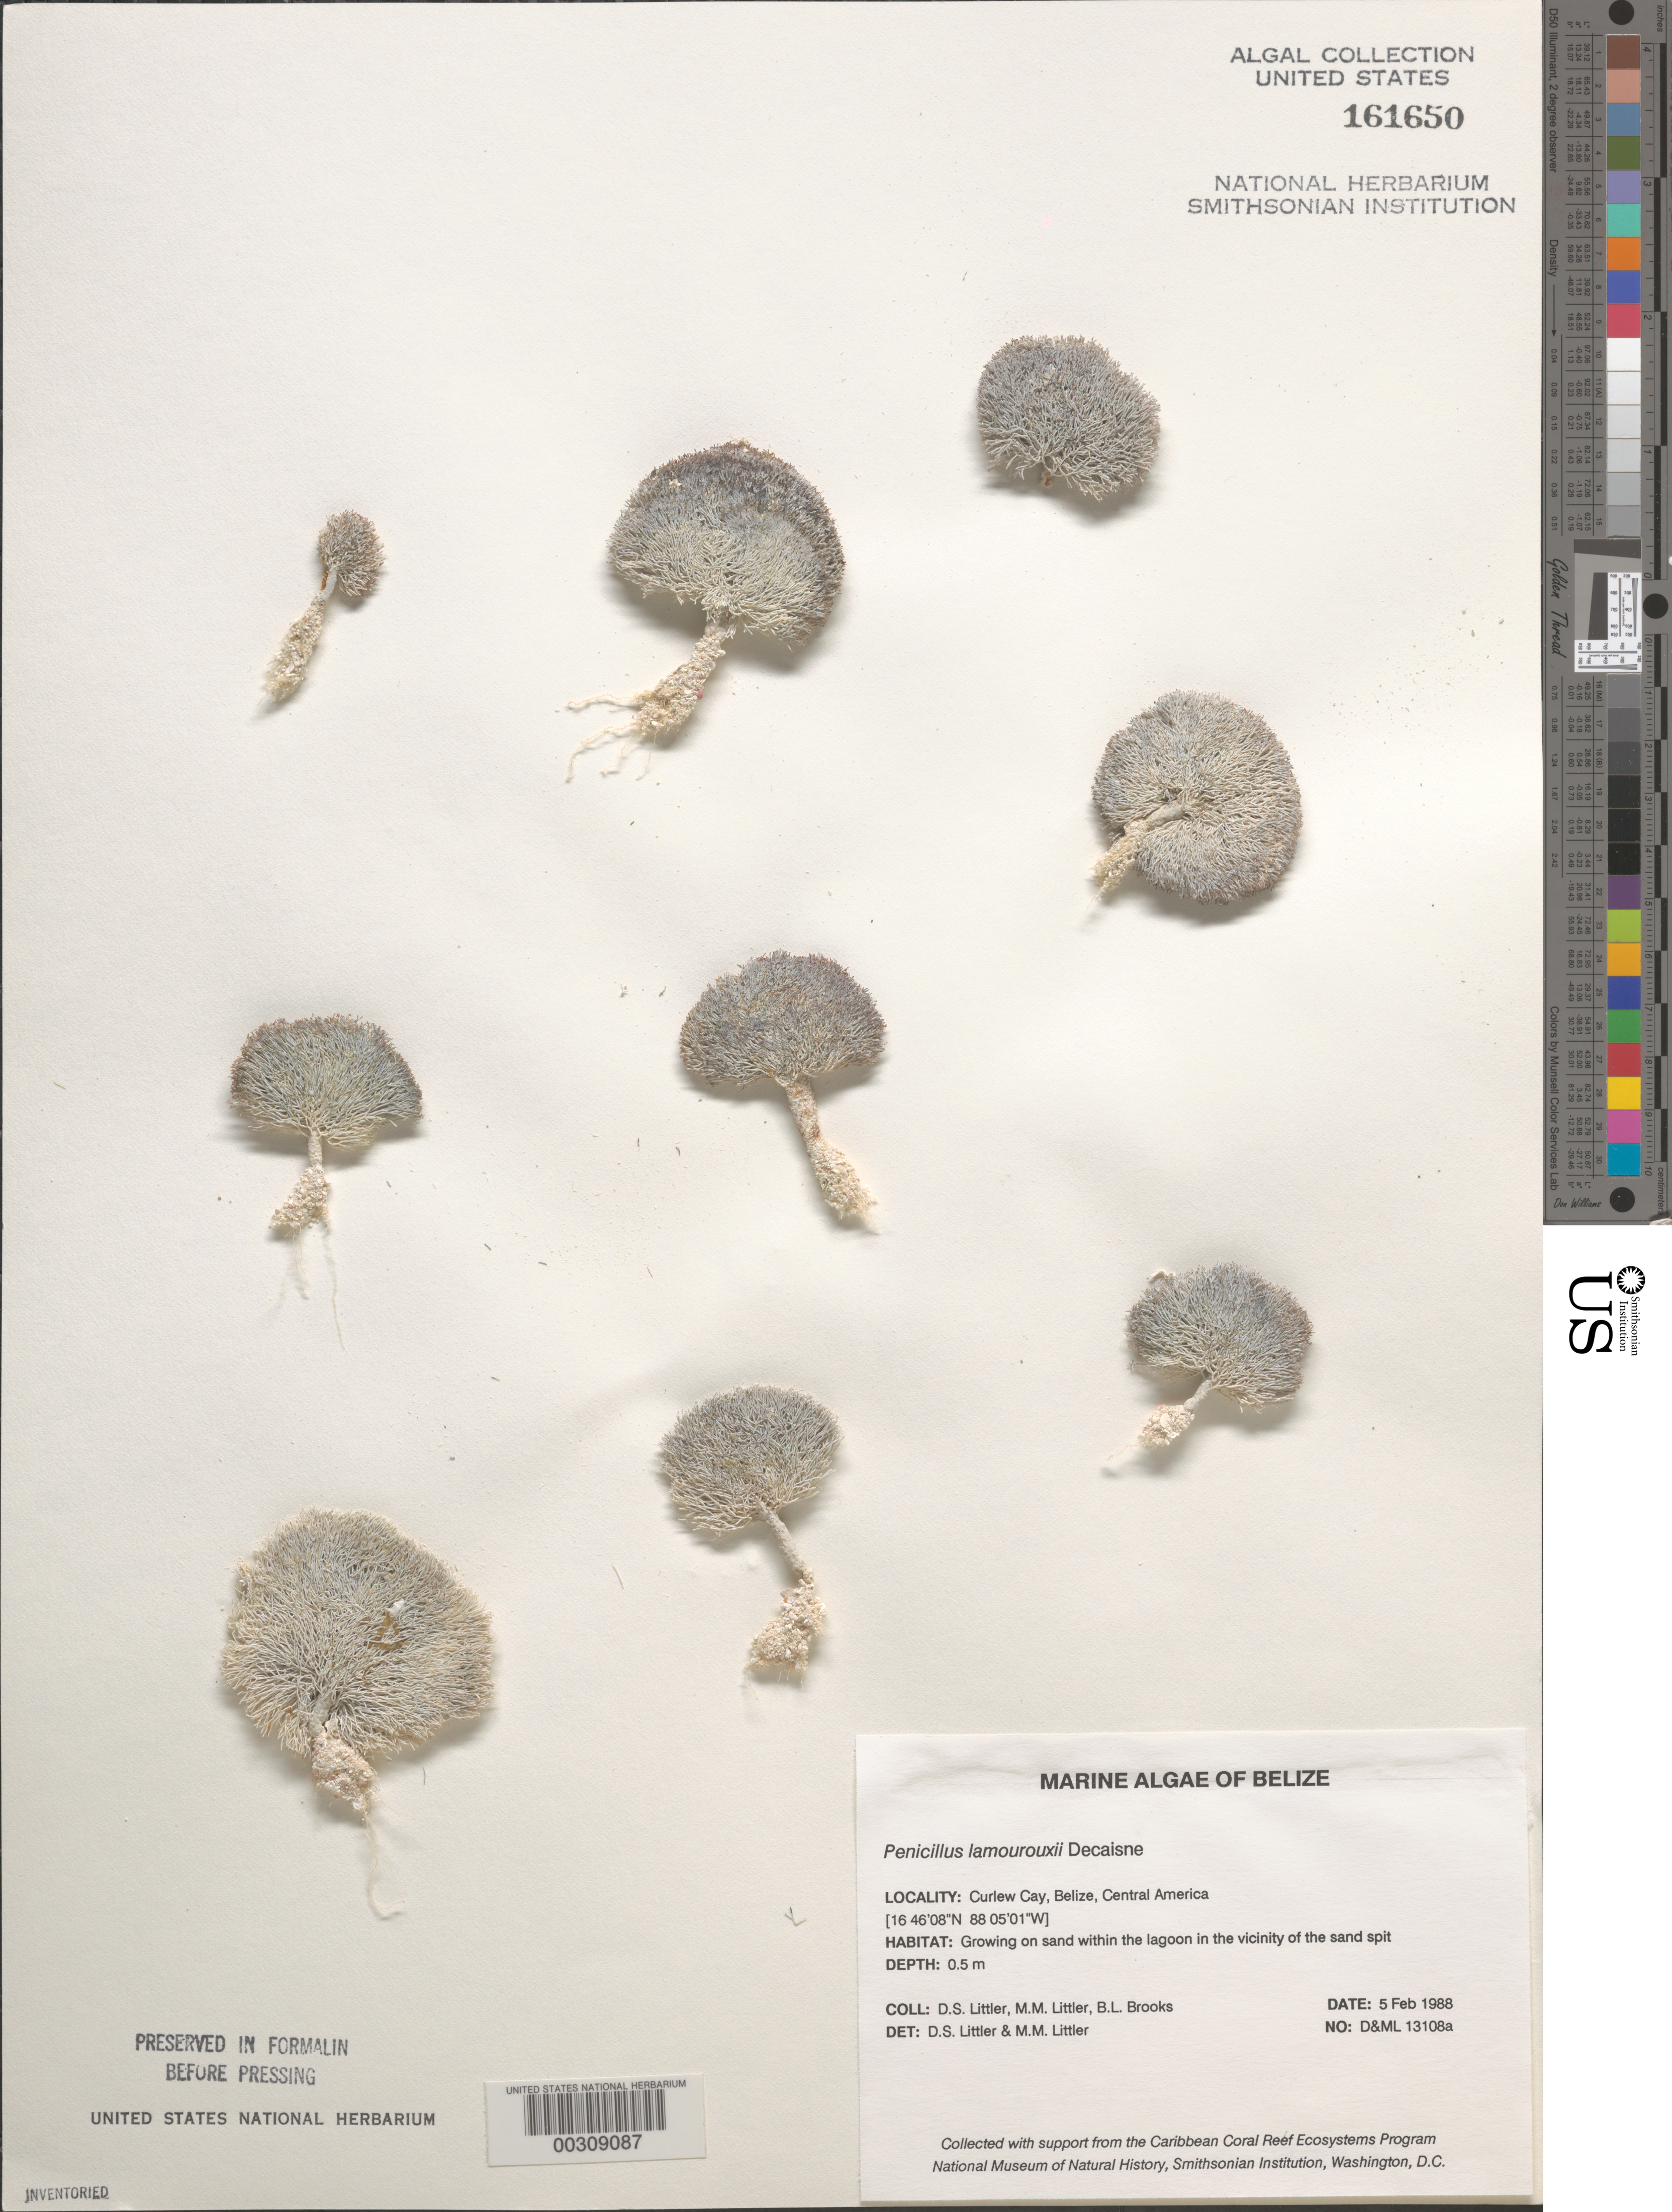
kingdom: Plantae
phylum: Chlorophyta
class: Ulvophyceae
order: Bryopsidales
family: Udoteaceae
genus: Penicillus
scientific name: Penicillus lamourouxii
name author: Decne.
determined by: Littler, D. S.; Littler, M. M.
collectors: D. S. Littler, M. M. Littler & B. Brooks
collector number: D&ML 13108a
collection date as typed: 05 Feb 1988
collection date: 1988-02-05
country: Belize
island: Curlew Cay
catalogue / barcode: US 161650